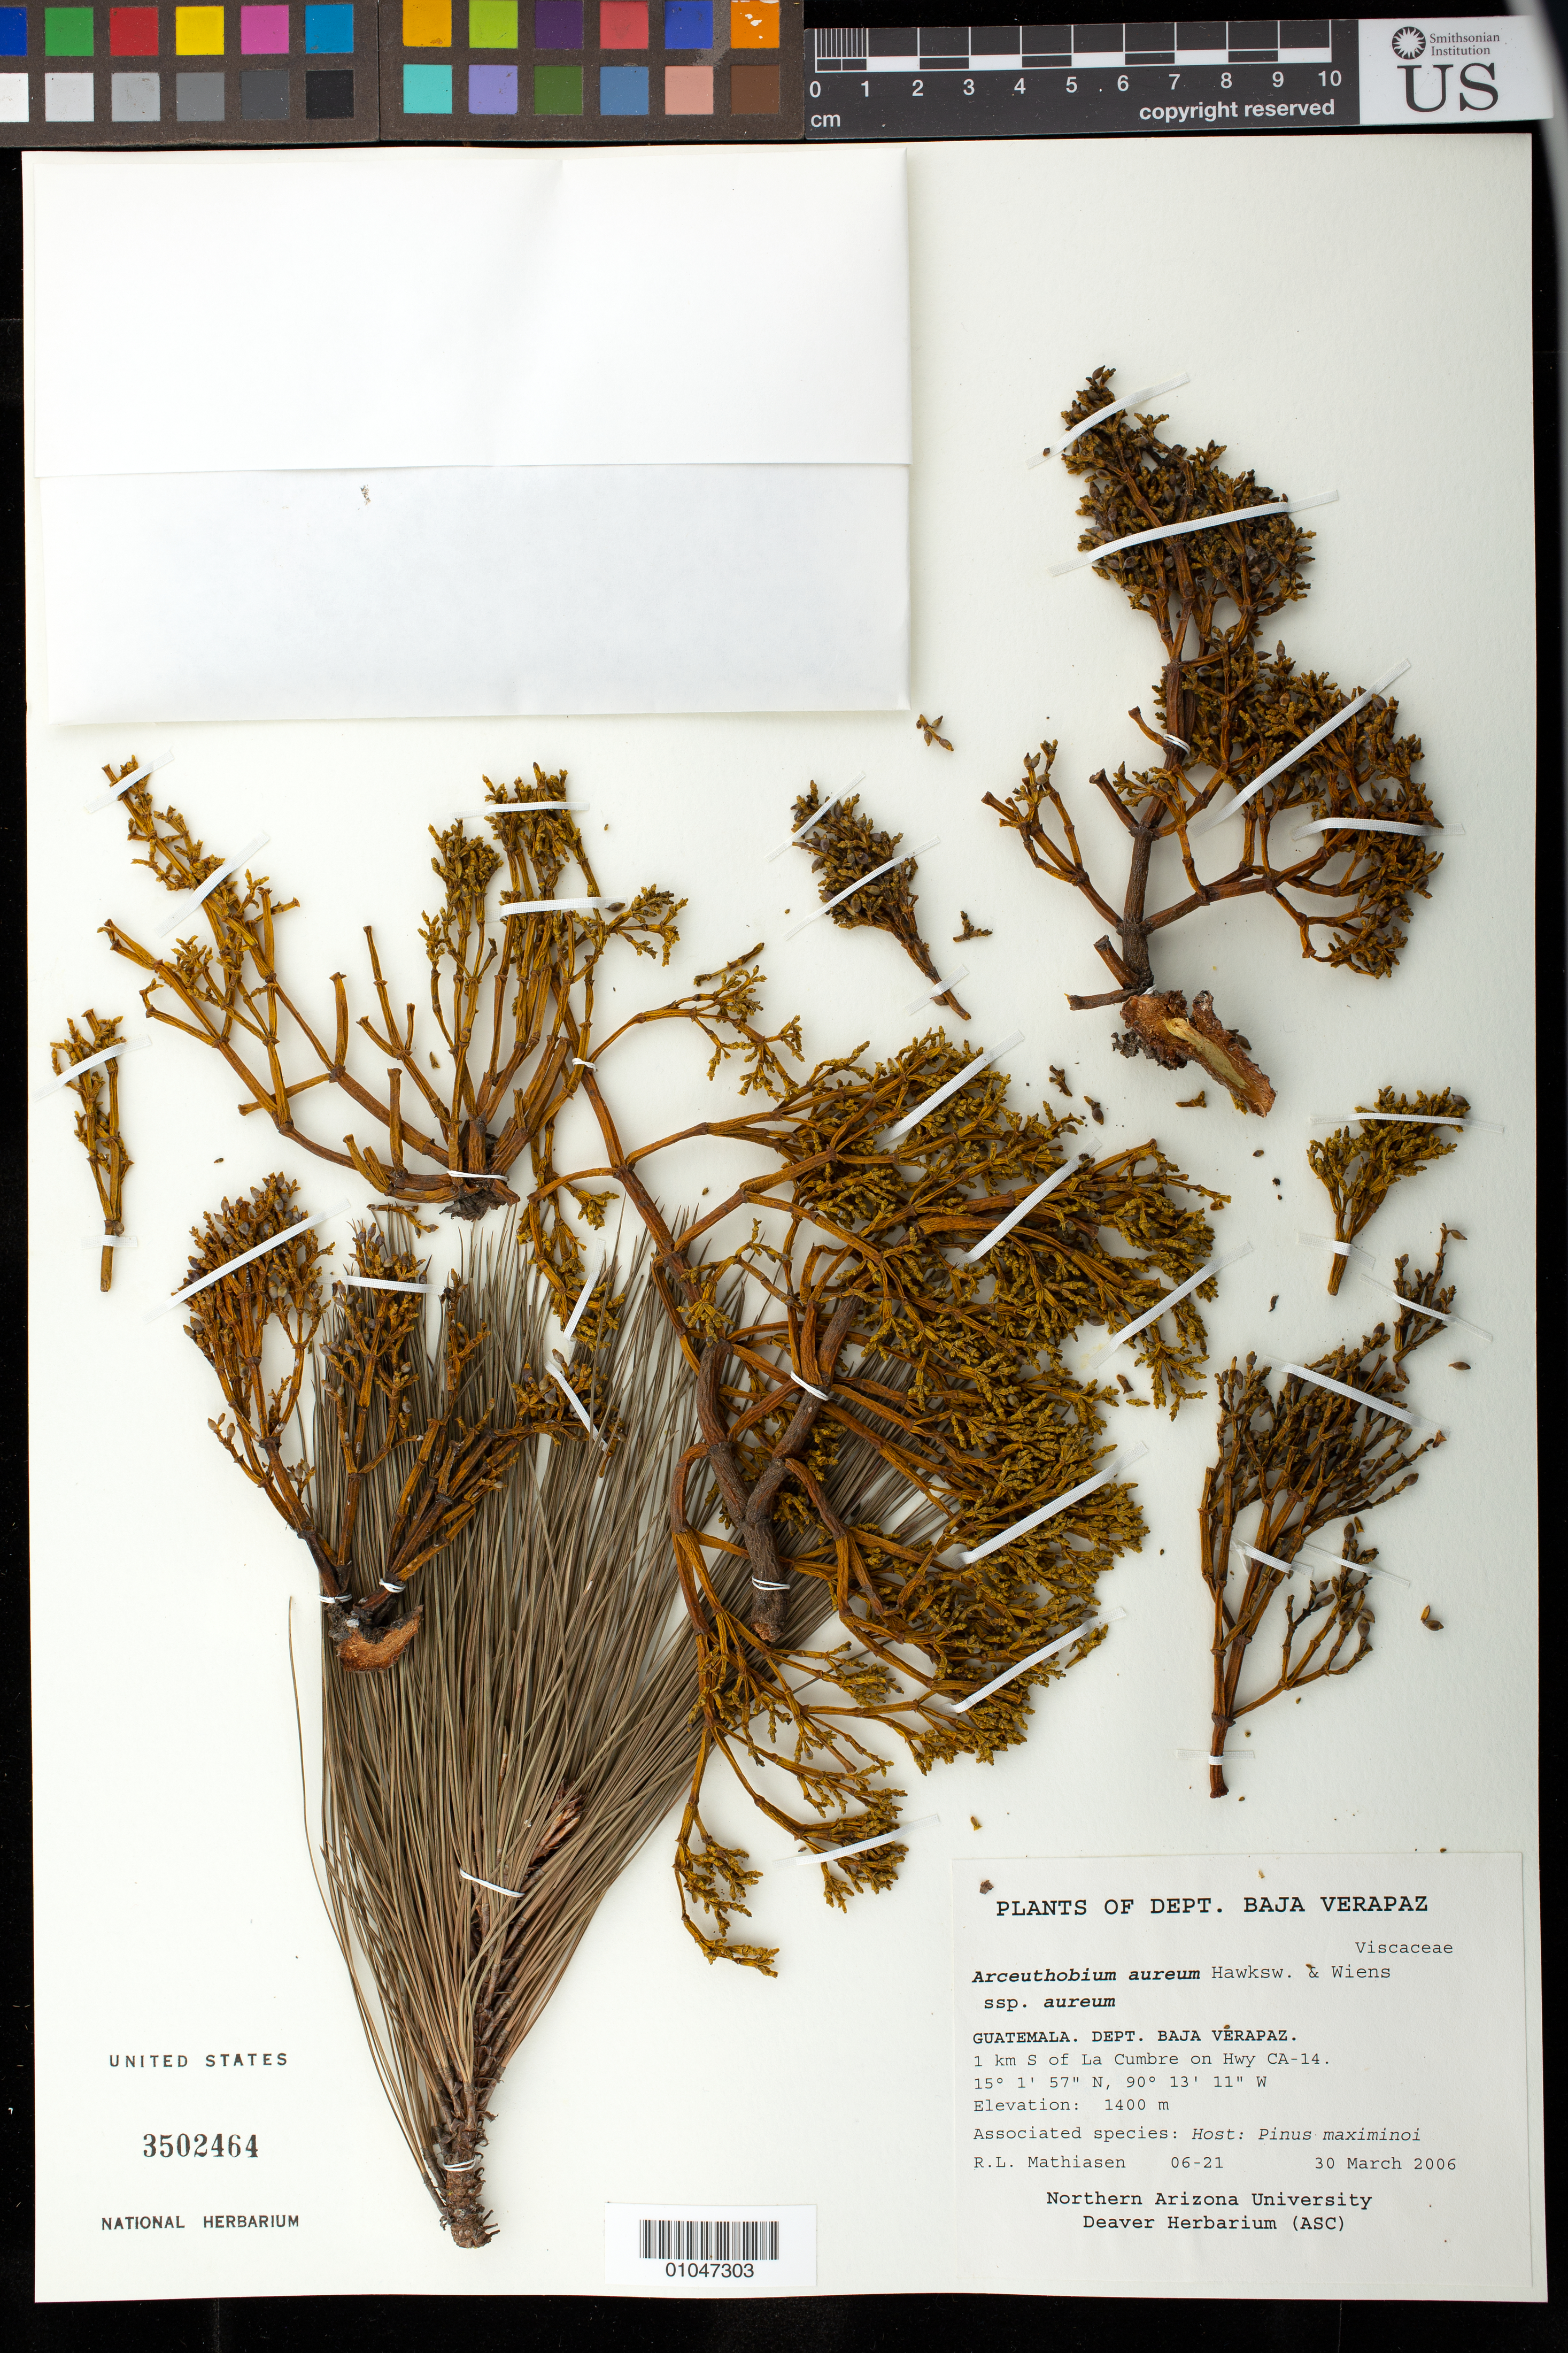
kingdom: Plantae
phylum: Tracheophyta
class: Magnoliopsida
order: Santalales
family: Viscaceae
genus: Arceuthobium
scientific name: Arceuthobium aureum subsp. aureum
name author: Hawksw. & Wiens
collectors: R. Mathiasen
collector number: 06-21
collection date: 2006-03-30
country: Guatemala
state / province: Baja Verapaz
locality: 1 km S of La Cumbre on Hwy CA-14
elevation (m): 1400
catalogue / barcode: US 3502464